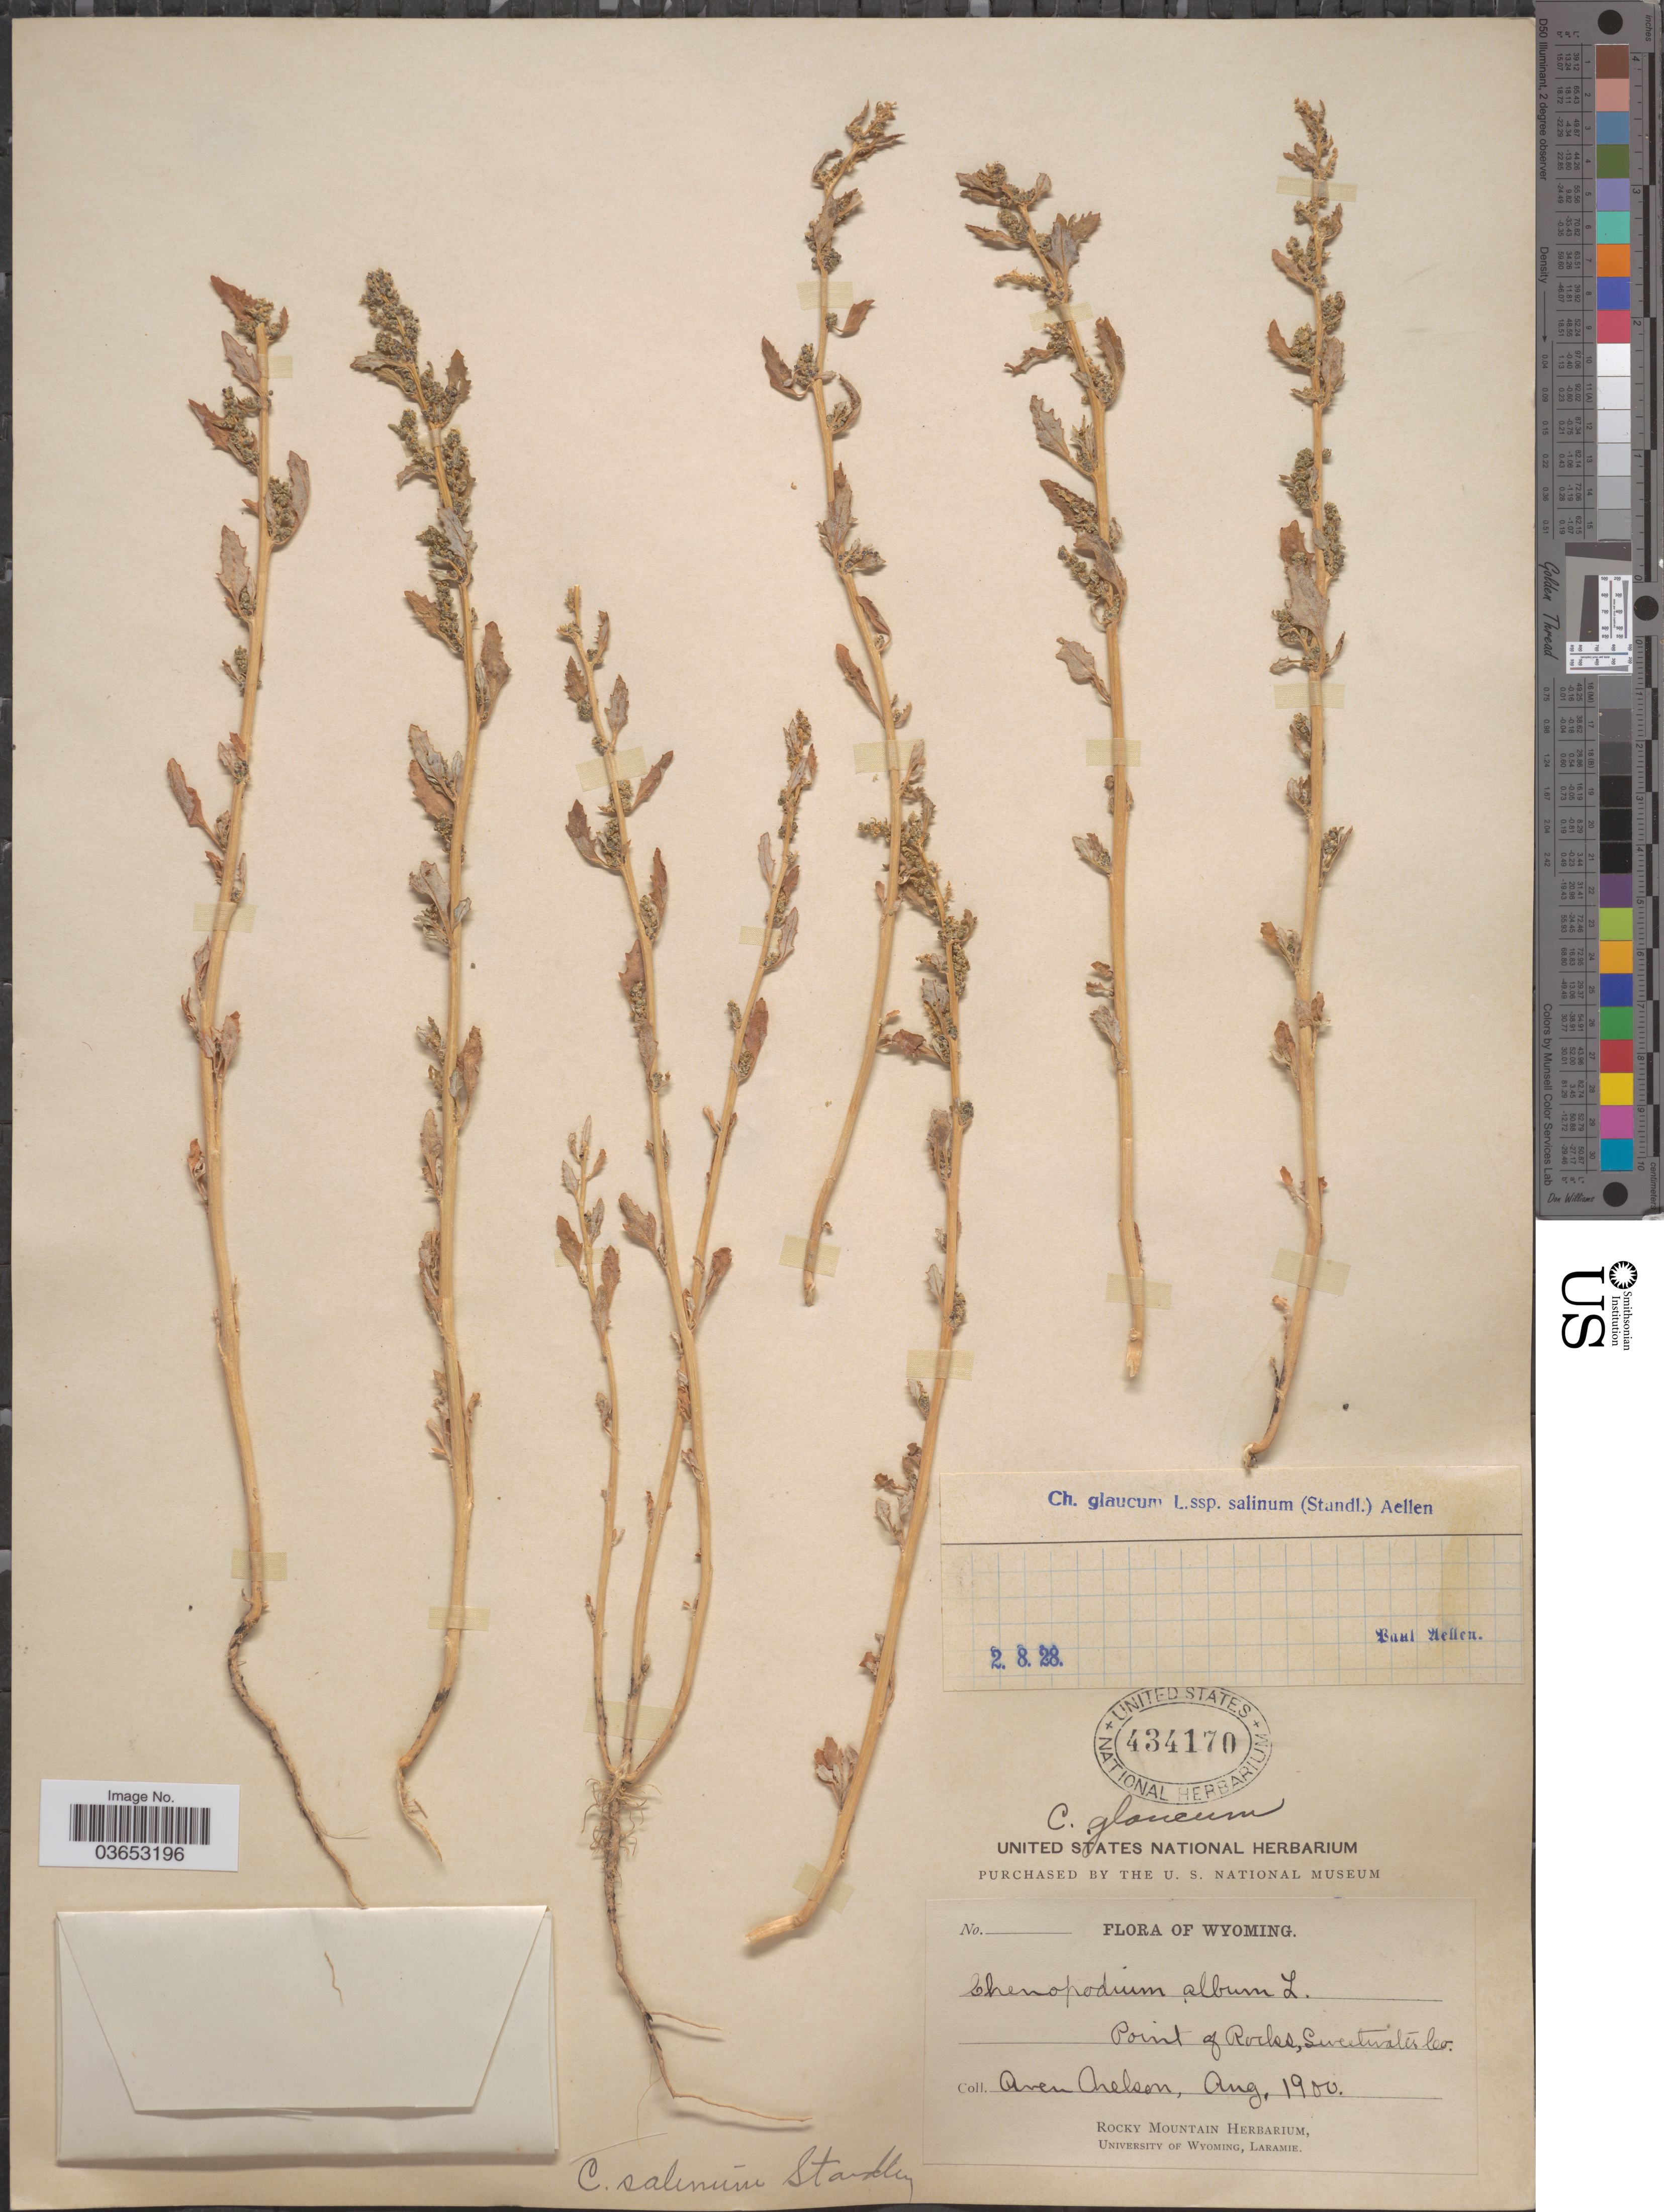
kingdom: Plantae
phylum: Tracheophyta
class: Magnoliopsida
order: Caryophyllales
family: Amaranthaceae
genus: Chenopodium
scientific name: Chenopodium glaucum subsp. salinum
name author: (Aellen) Aellen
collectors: A. Nelson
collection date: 1900-08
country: United States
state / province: Wyoming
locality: Point of Rocks, Sweetwater Co.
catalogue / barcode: US 434170